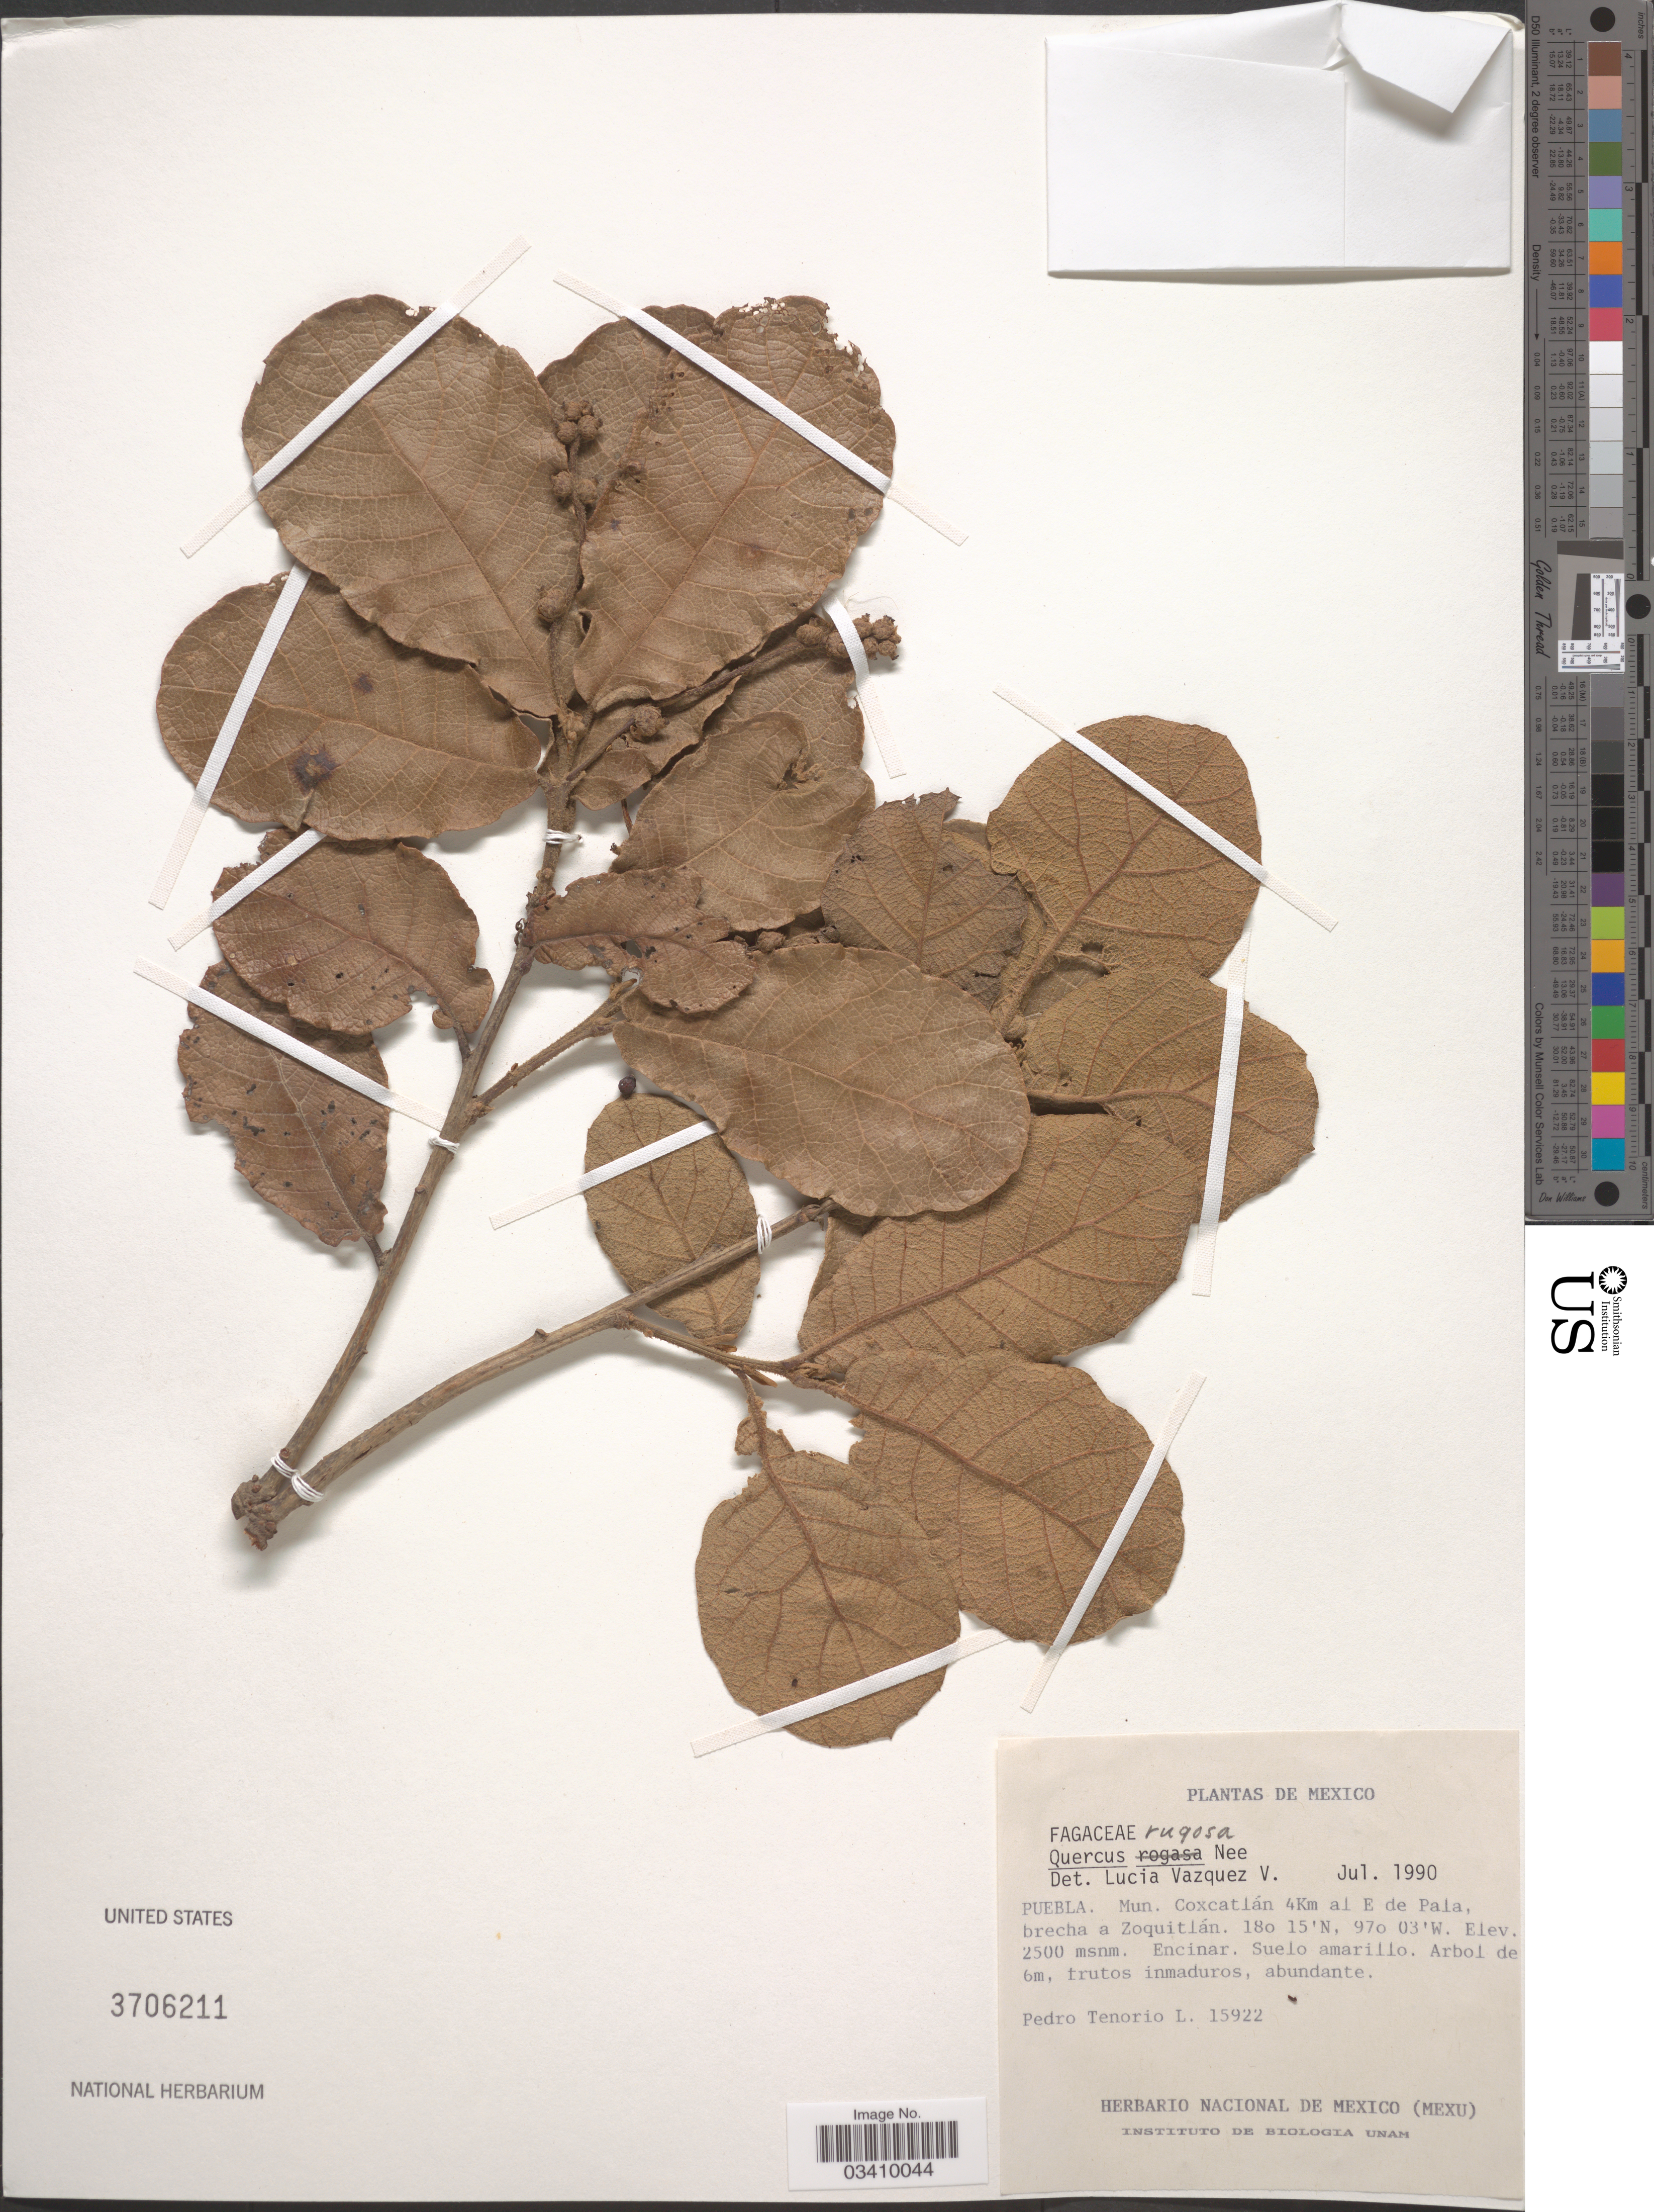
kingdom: Plantae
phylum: Tracheophyta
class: Magnoliopsida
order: Fagales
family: Fagaceae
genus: Quercus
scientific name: Quercus rugosa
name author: Née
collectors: P. Tenorio L.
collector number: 15922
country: Mexico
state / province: Puebla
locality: Mun. Coxcatlán 4Km al E de Pala, brecha a Zoquitlán.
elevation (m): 2500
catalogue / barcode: US 3706211